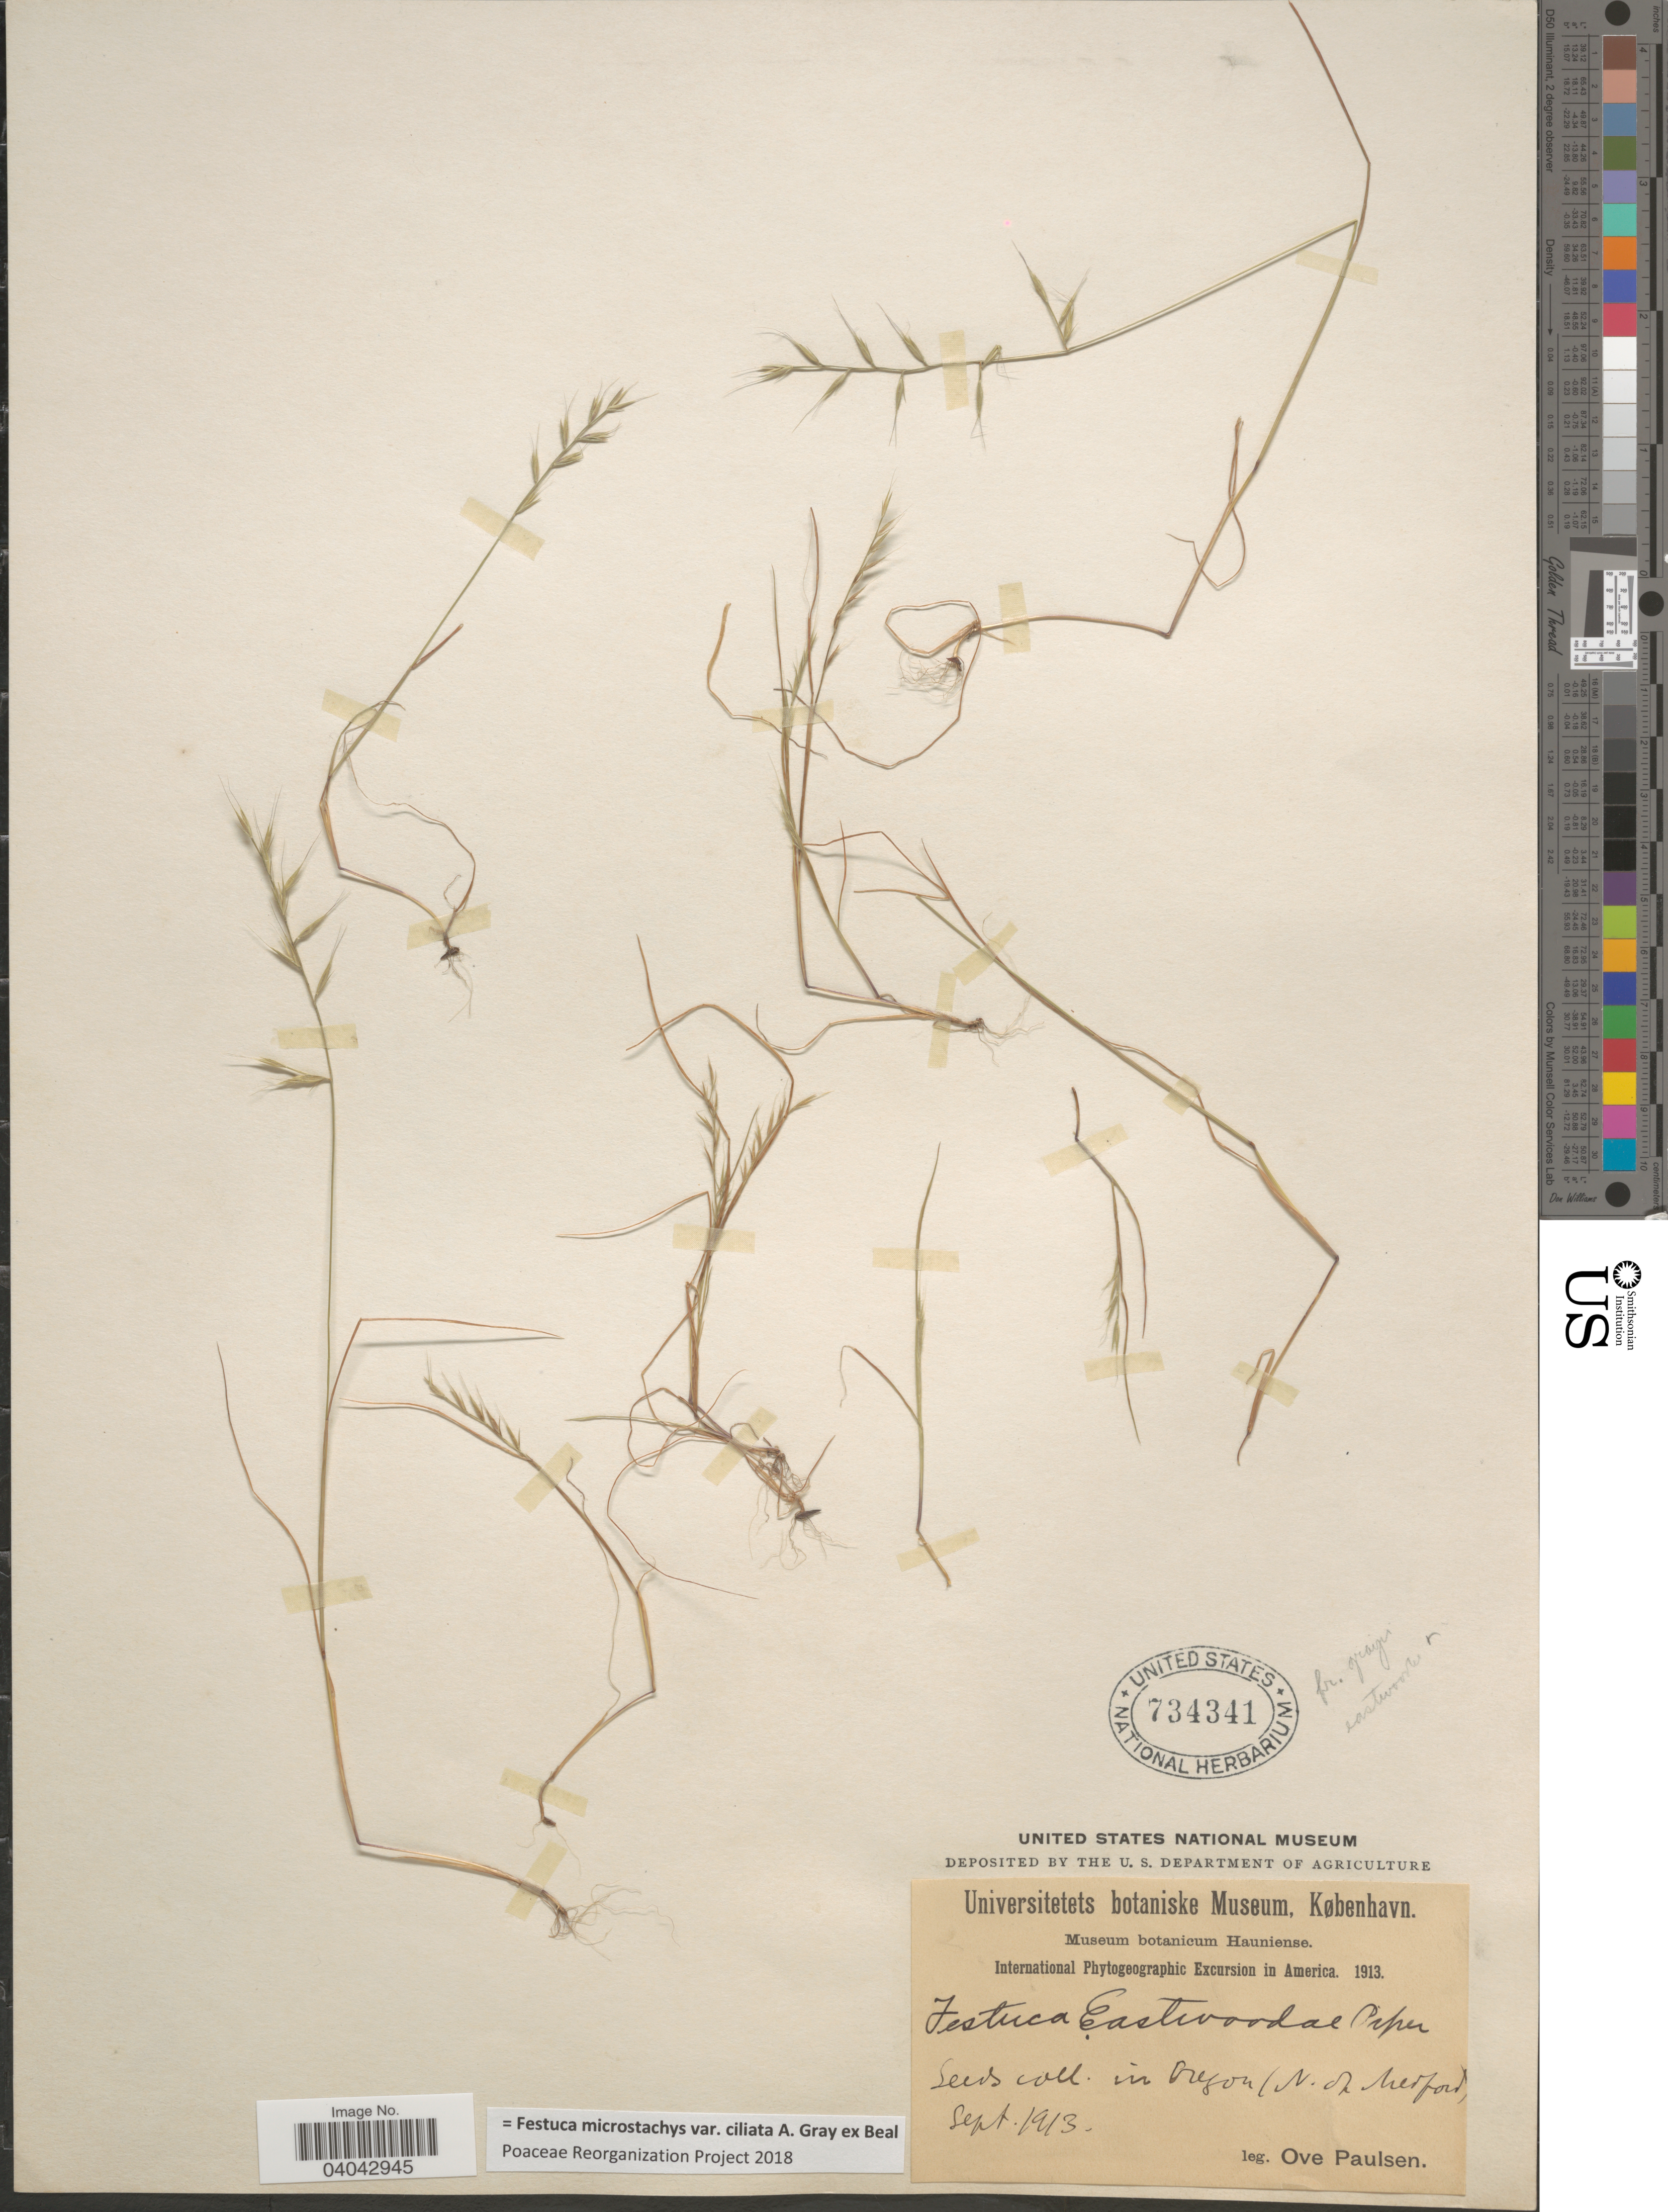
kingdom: Plantae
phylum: Tracheophyta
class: Liliopsida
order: Poales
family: Poaceae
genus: Festuca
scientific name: Festuca microstachys var. ciliata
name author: A. Gray ex W.J. Beal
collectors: O. Paulsen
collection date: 1913-09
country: United States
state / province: Oregon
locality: (N. of Medford).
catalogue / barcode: US 734341